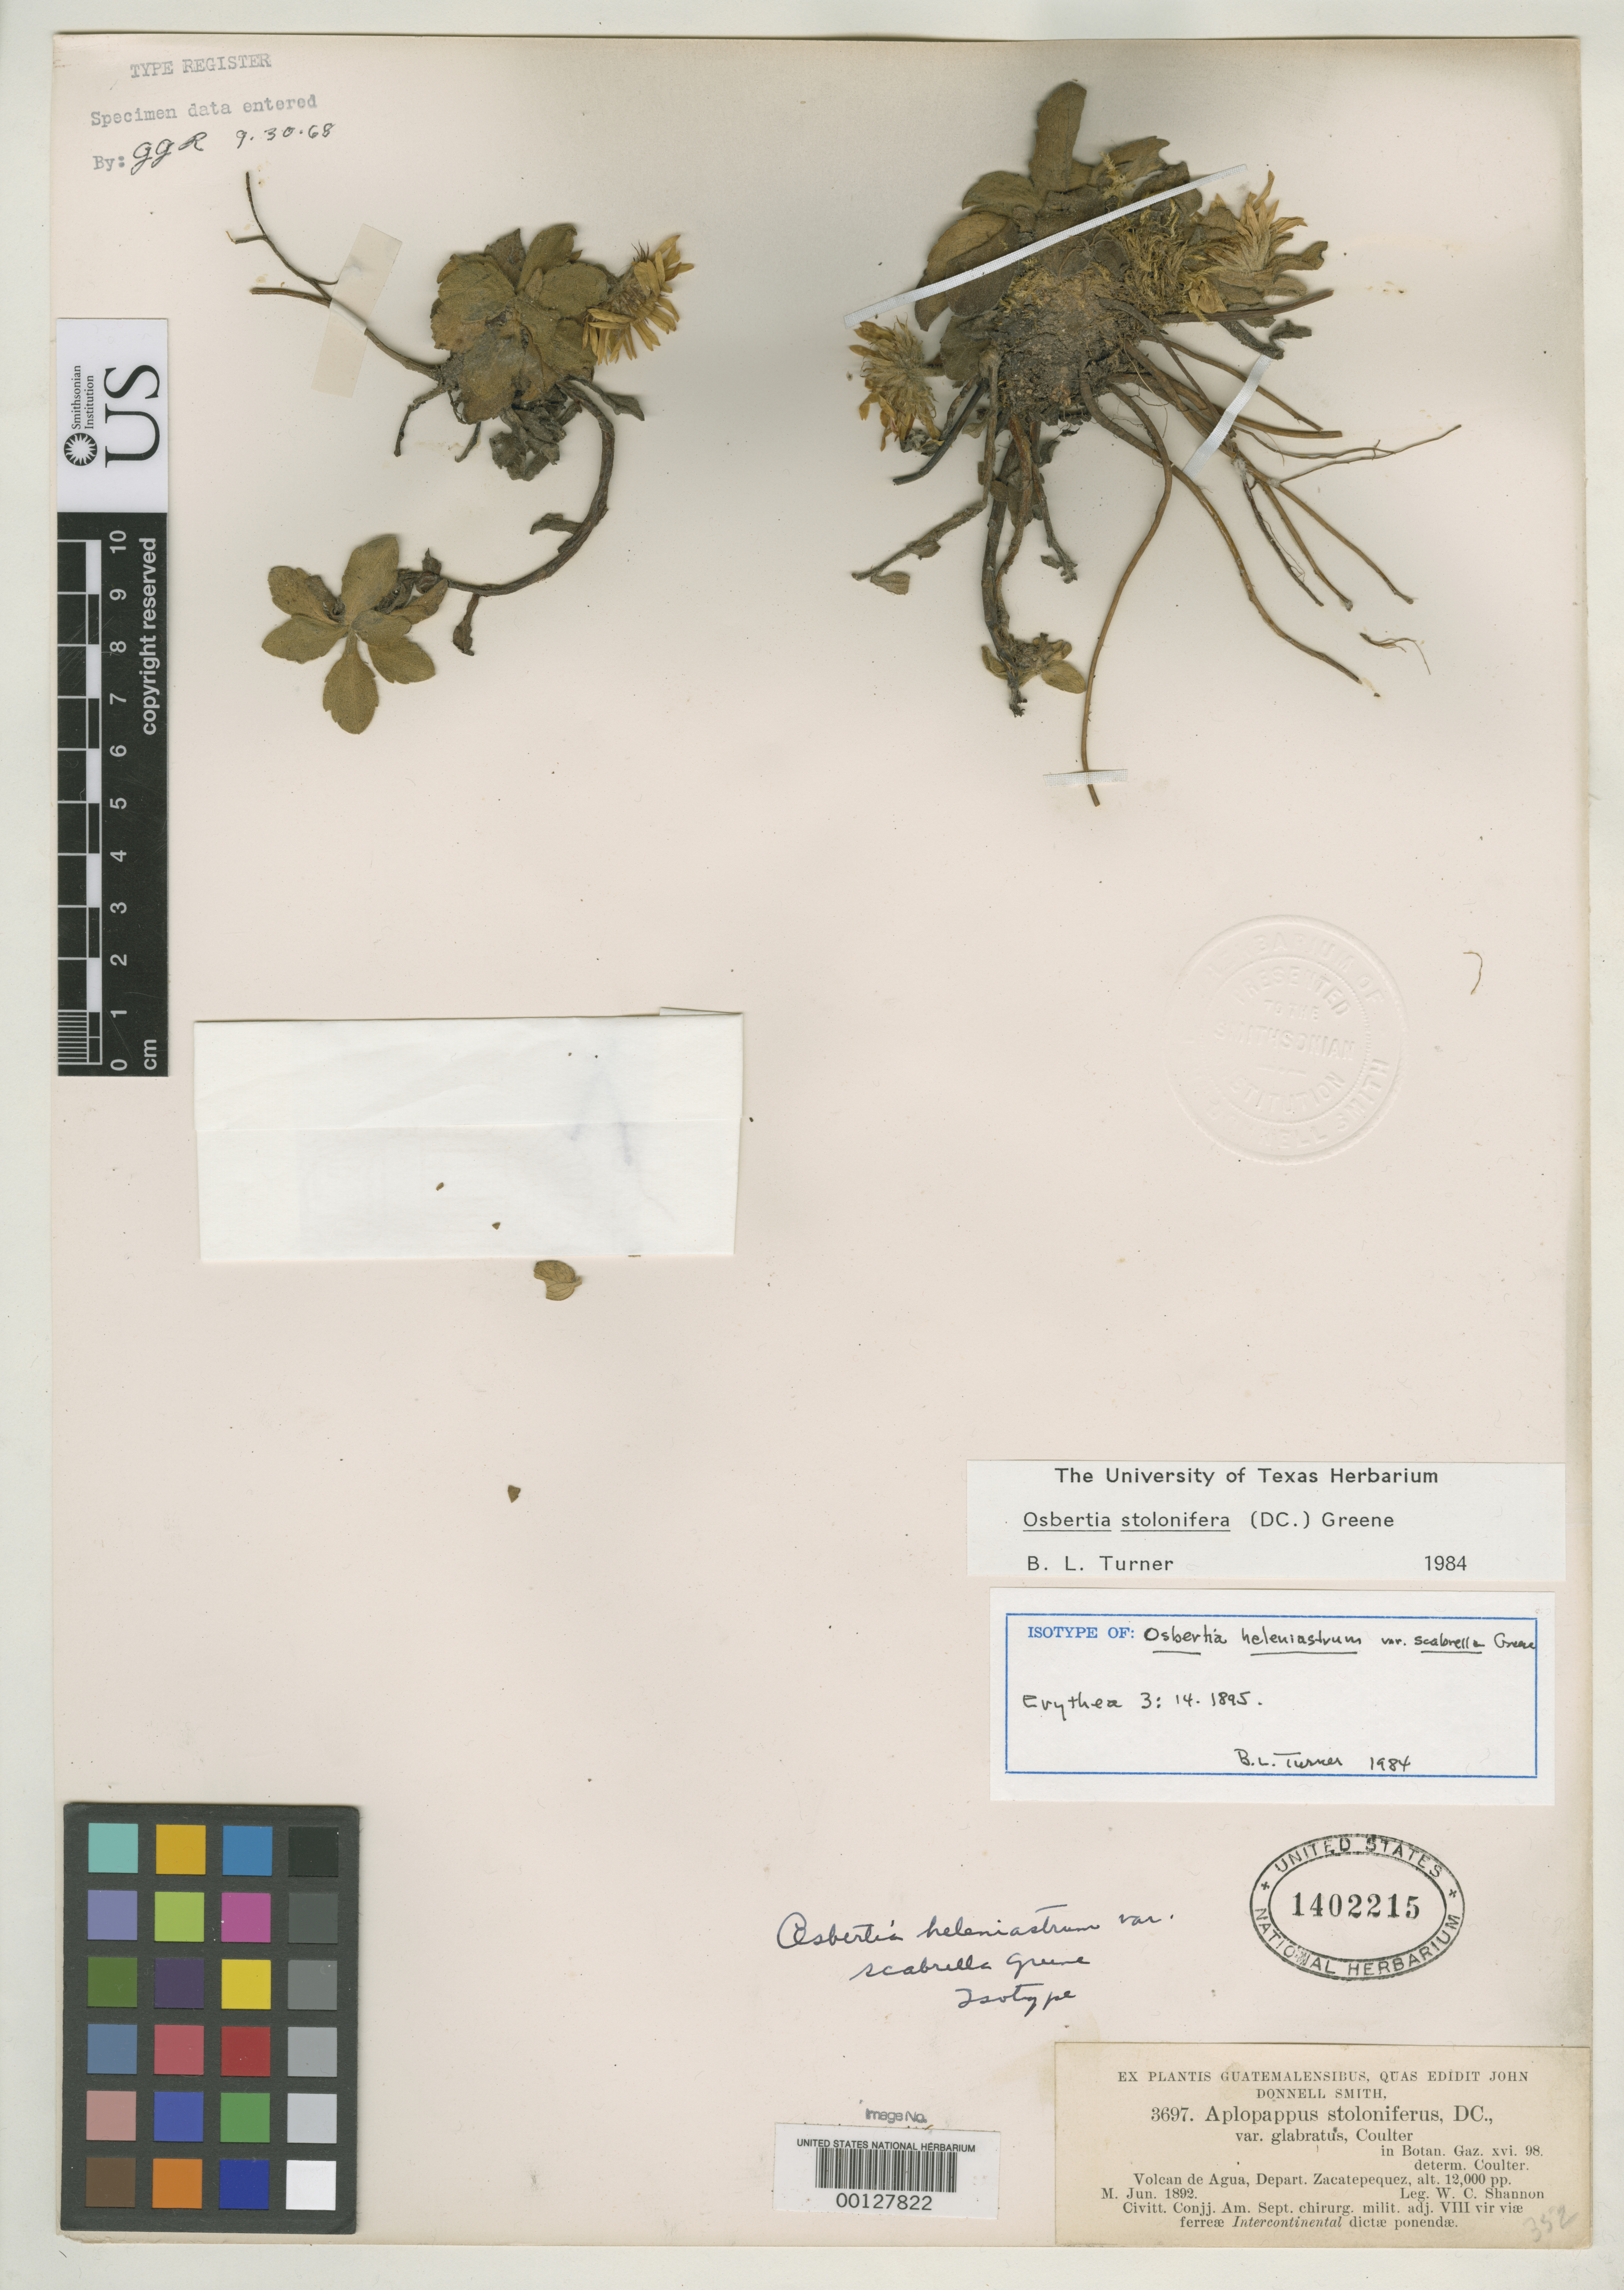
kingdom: Plantae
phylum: Tracheophyta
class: Magnoliopsida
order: Asterales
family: Asteraceae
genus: Osbertia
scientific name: Osbertia heleniastrum var. scabrella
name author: Greene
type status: Isotype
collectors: W. C. Shannon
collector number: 3697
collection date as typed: Jun 1892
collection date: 1892-06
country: Guatemala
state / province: Sacatepéquez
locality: Volcan de Agua.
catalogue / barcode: US 1402215